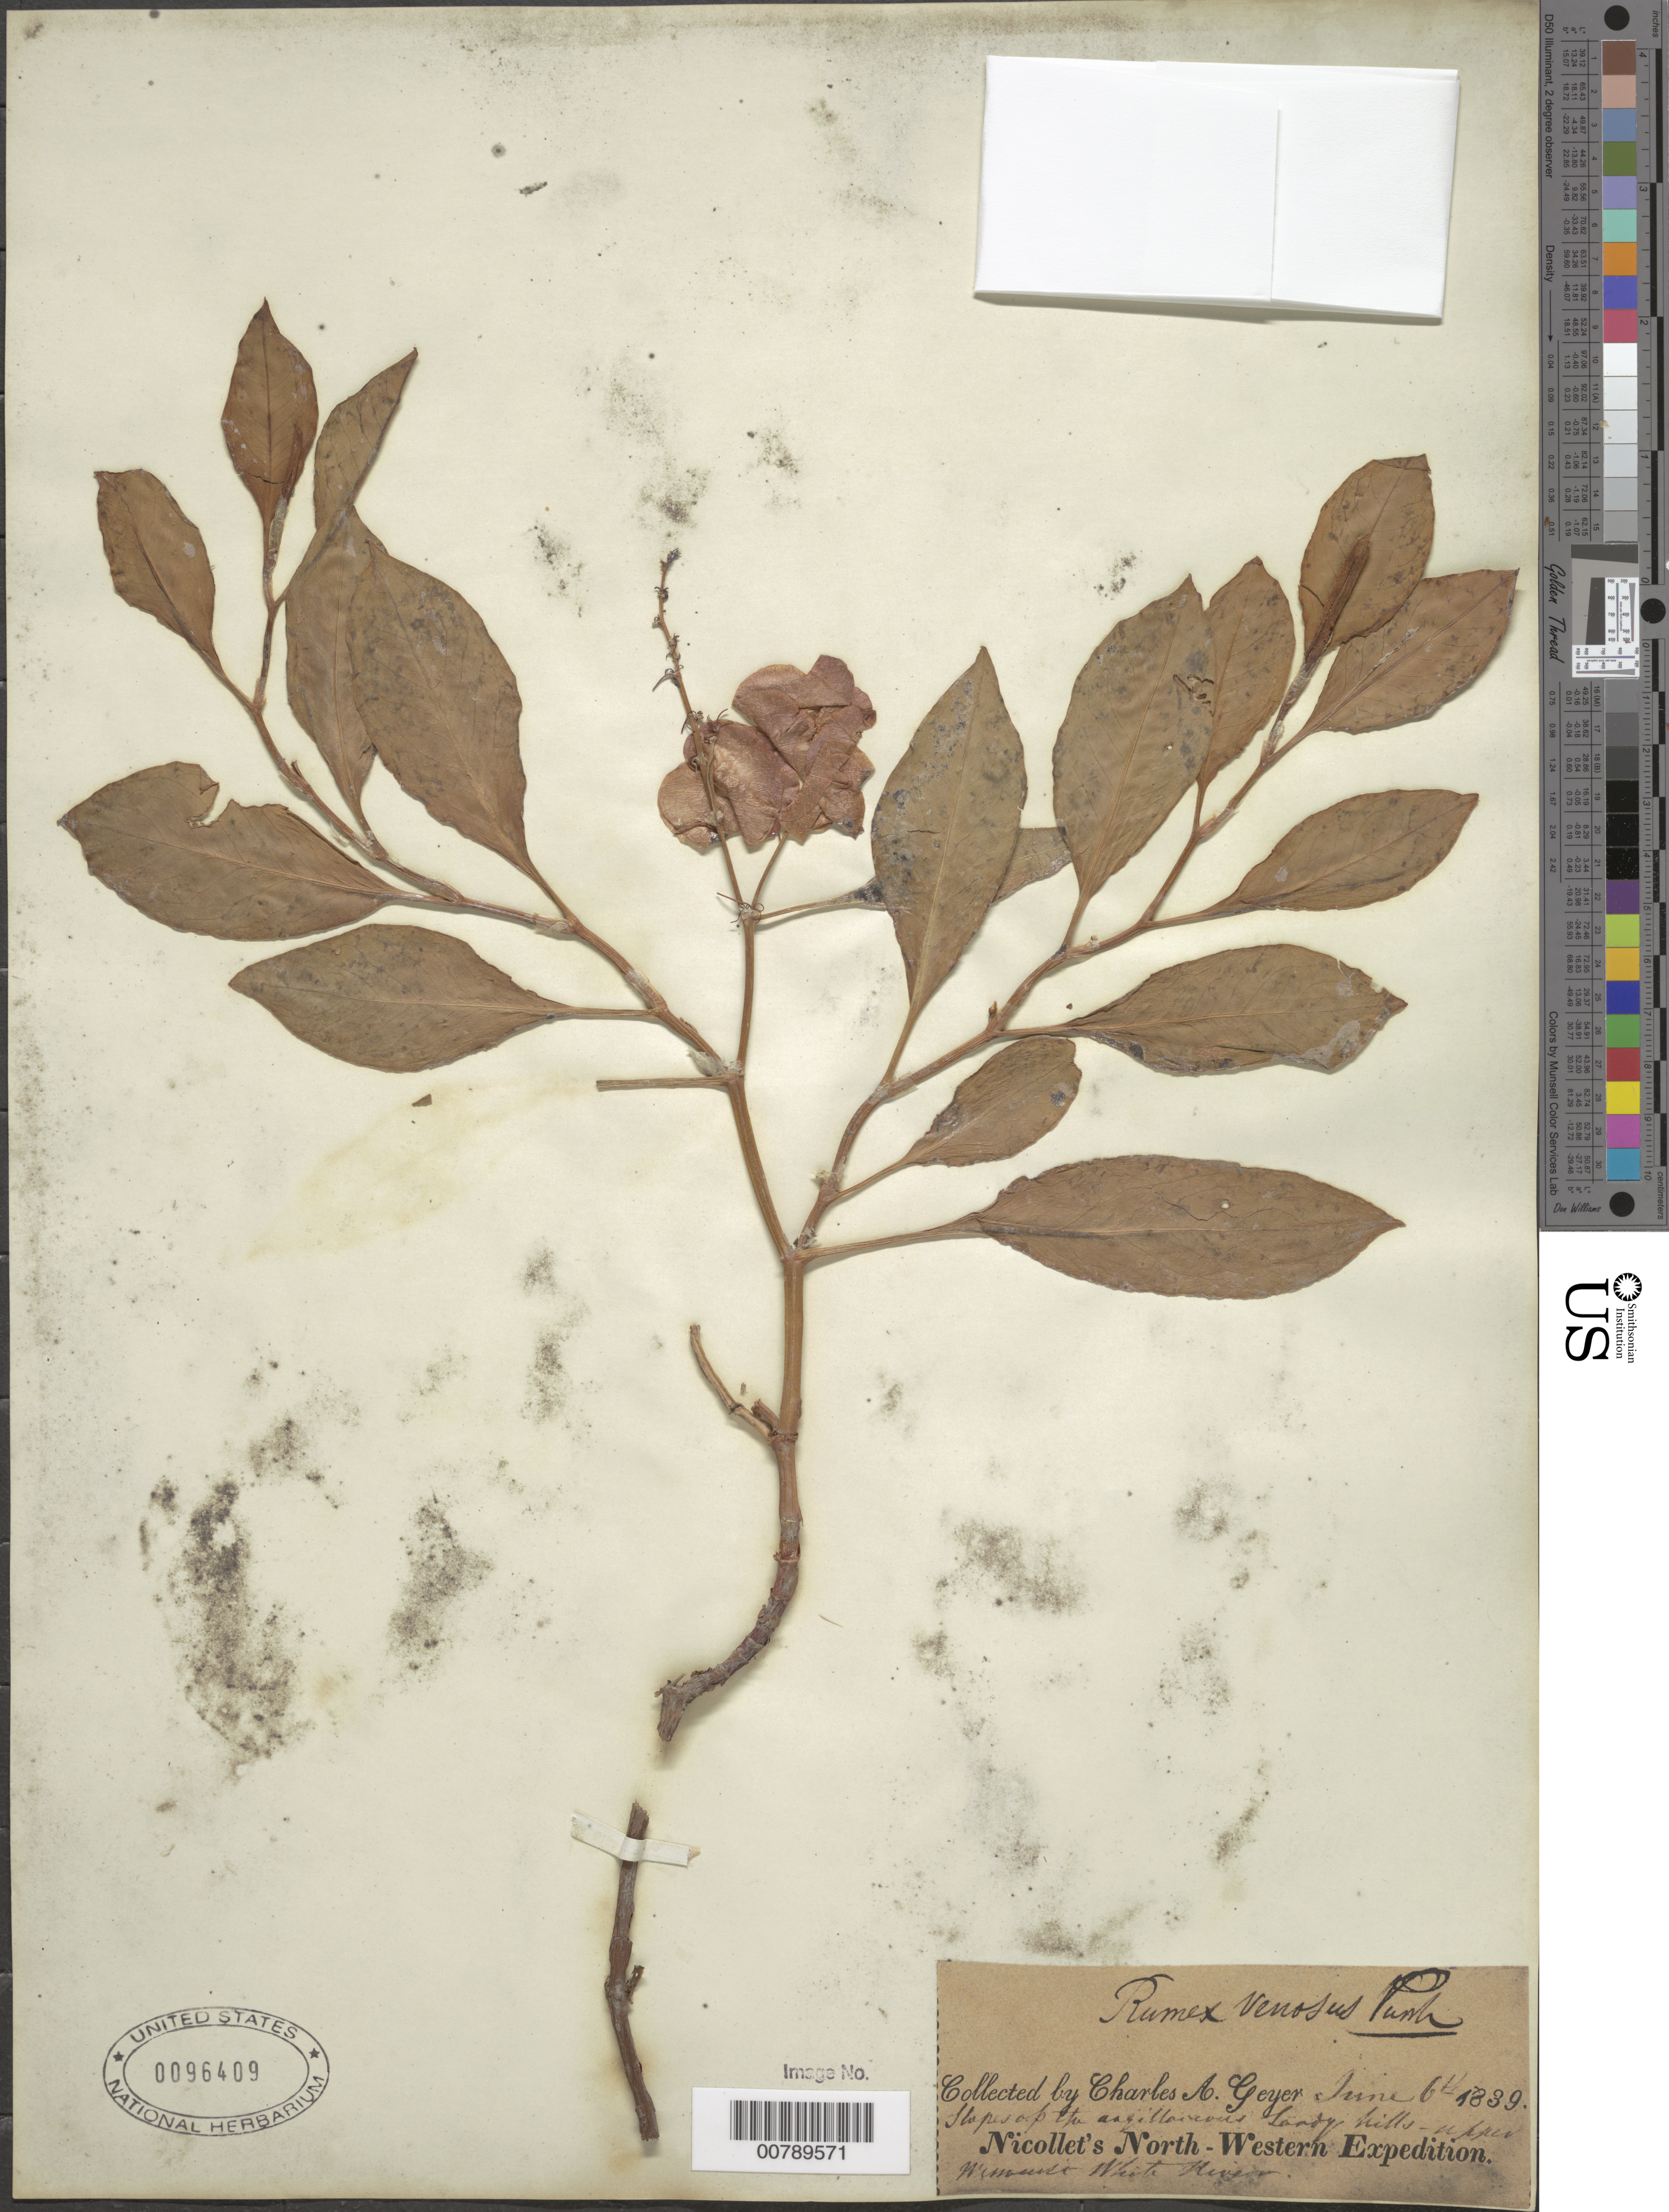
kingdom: Plantae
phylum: Tracheophyta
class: Magnoliopsida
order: Caryophyllales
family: Polygonaceae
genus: Rumex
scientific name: Rumex venosus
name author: Pursh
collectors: C. A. Geyer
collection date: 1839-06-06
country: United States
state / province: Missouri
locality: Upper Missouri White River.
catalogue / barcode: US 96409